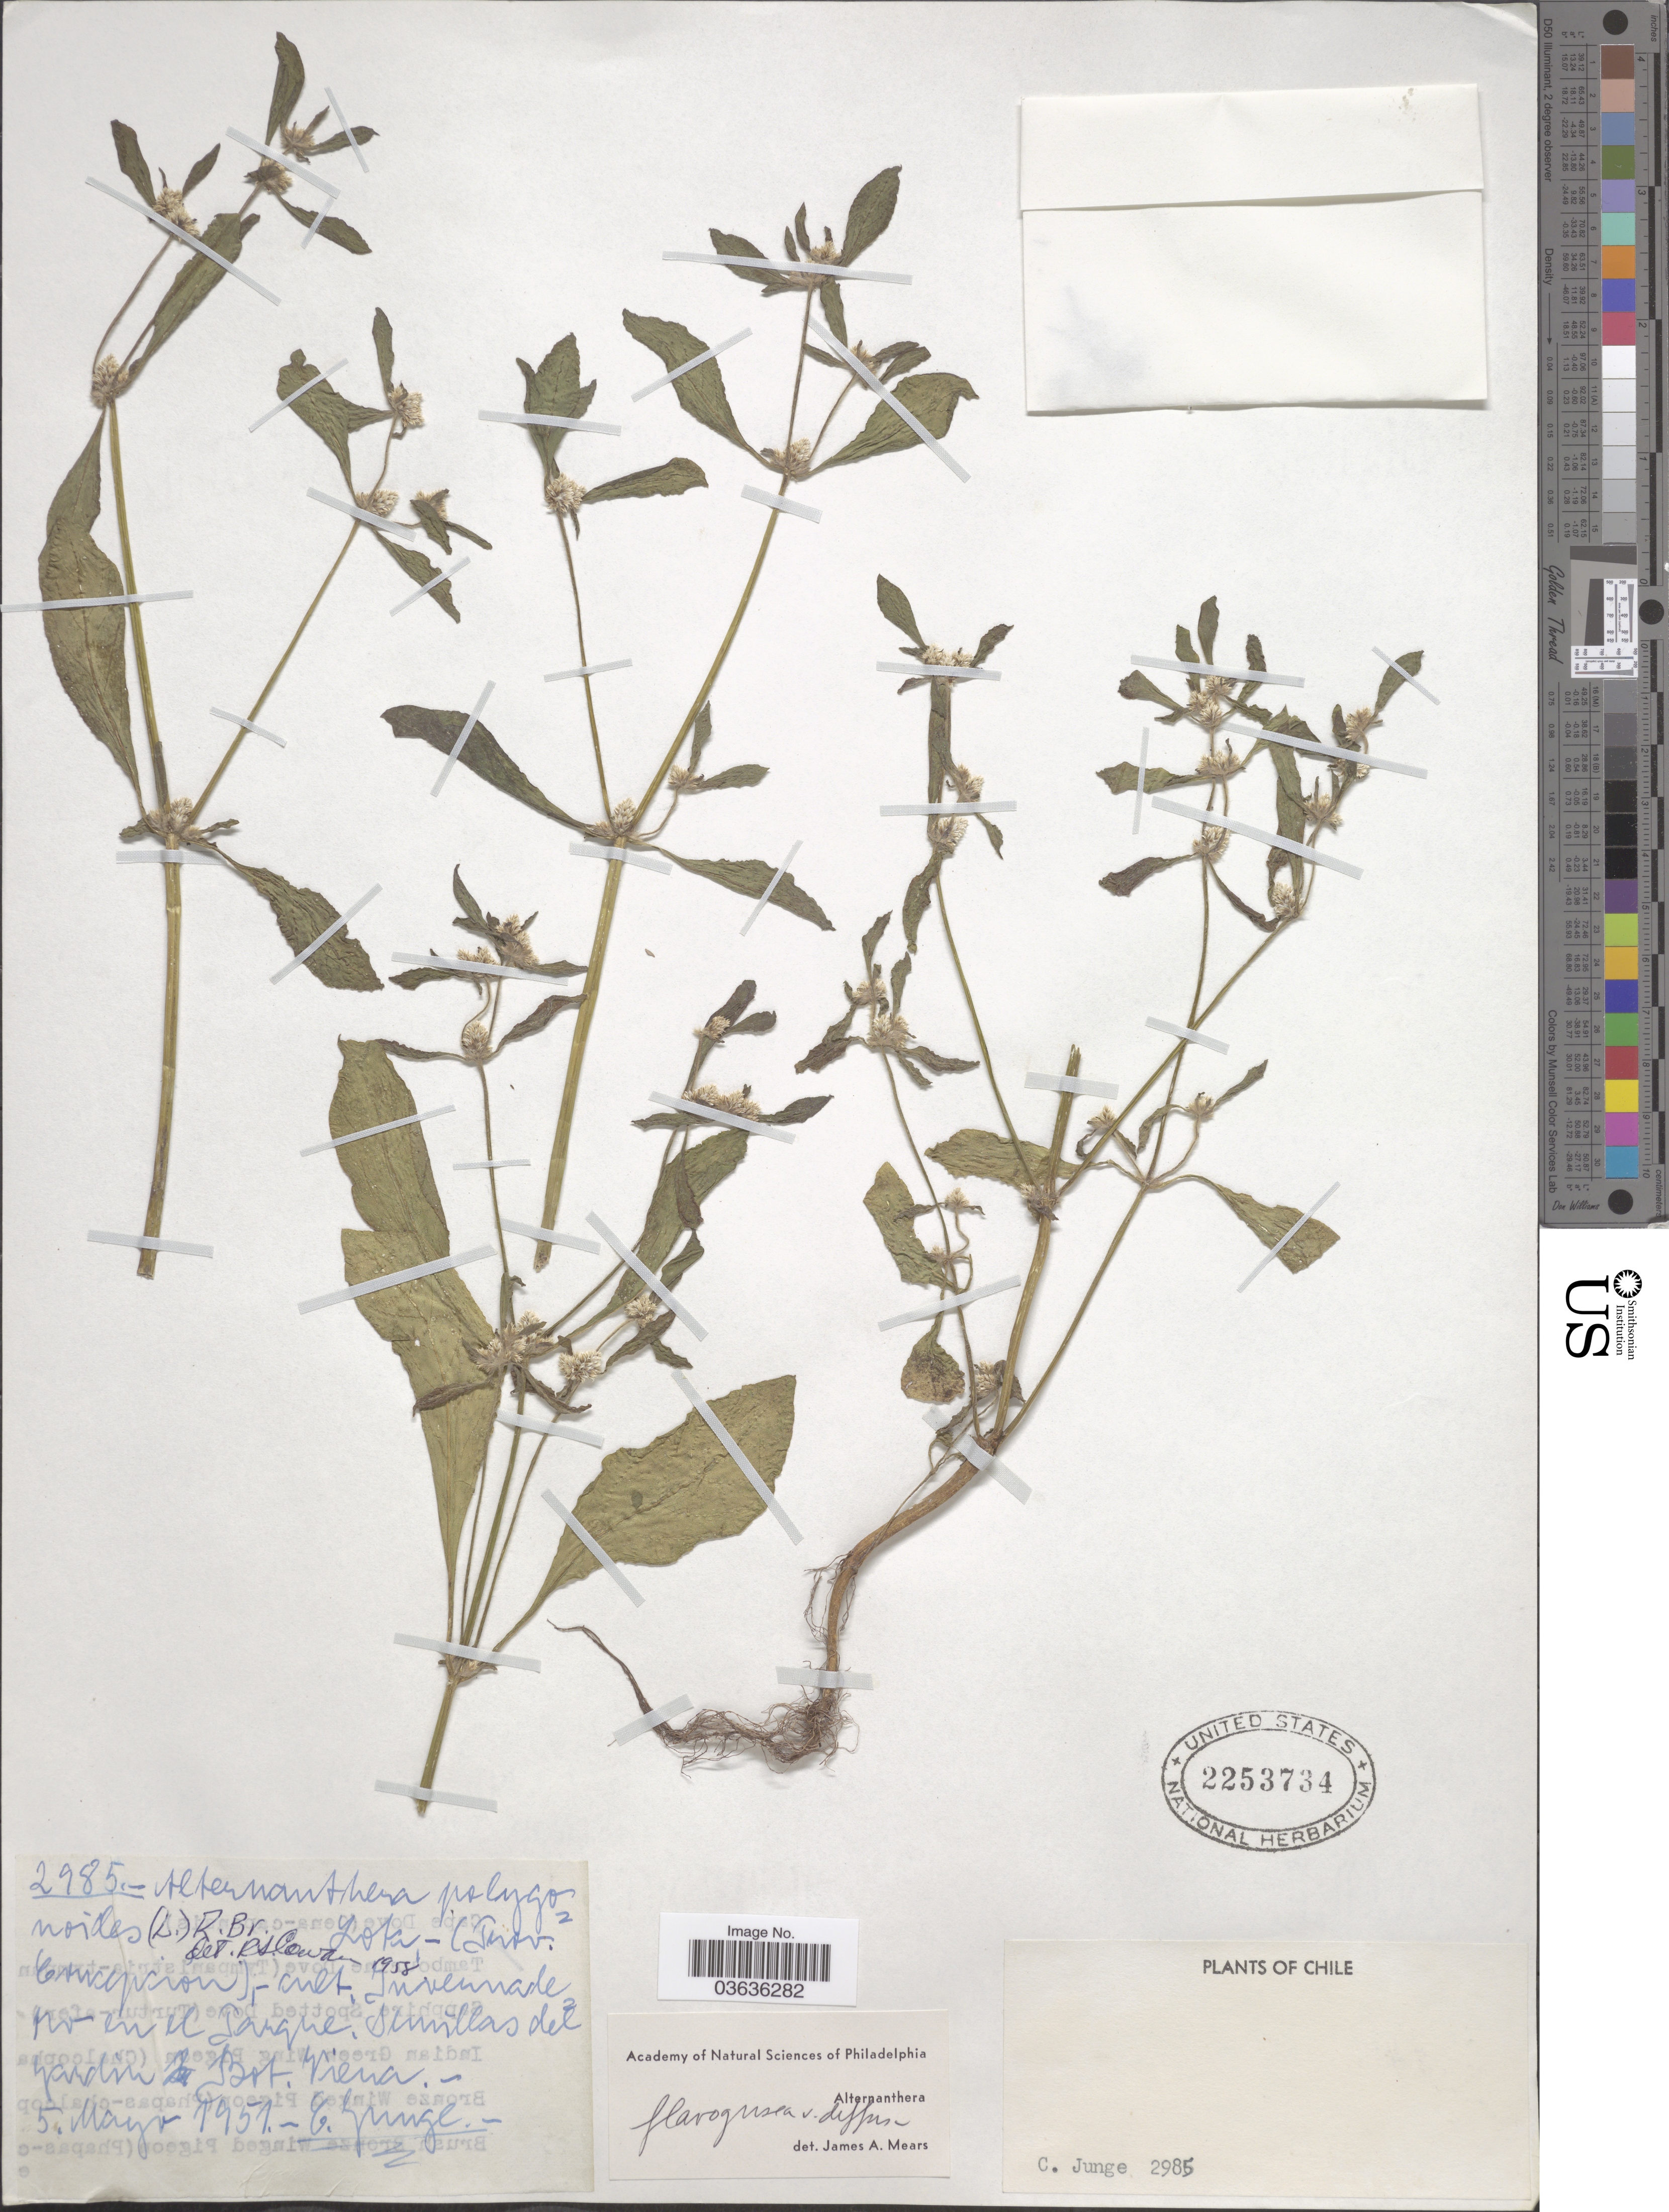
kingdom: Plantae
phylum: Tracheophyta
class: Magnoliopsida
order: Caryophyllales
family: Amaranthaceae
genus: Alternanthera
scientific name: Alternanthera flavogrisea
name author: Urb.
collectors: C. Junge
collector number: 2985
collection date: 1951-05-05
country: Chile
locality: Lota - (Prov. Concepcion). Innuennade no en el Parque. Semillas del jardin Bot. Viena. [interpreted]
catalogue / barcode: US 2253734